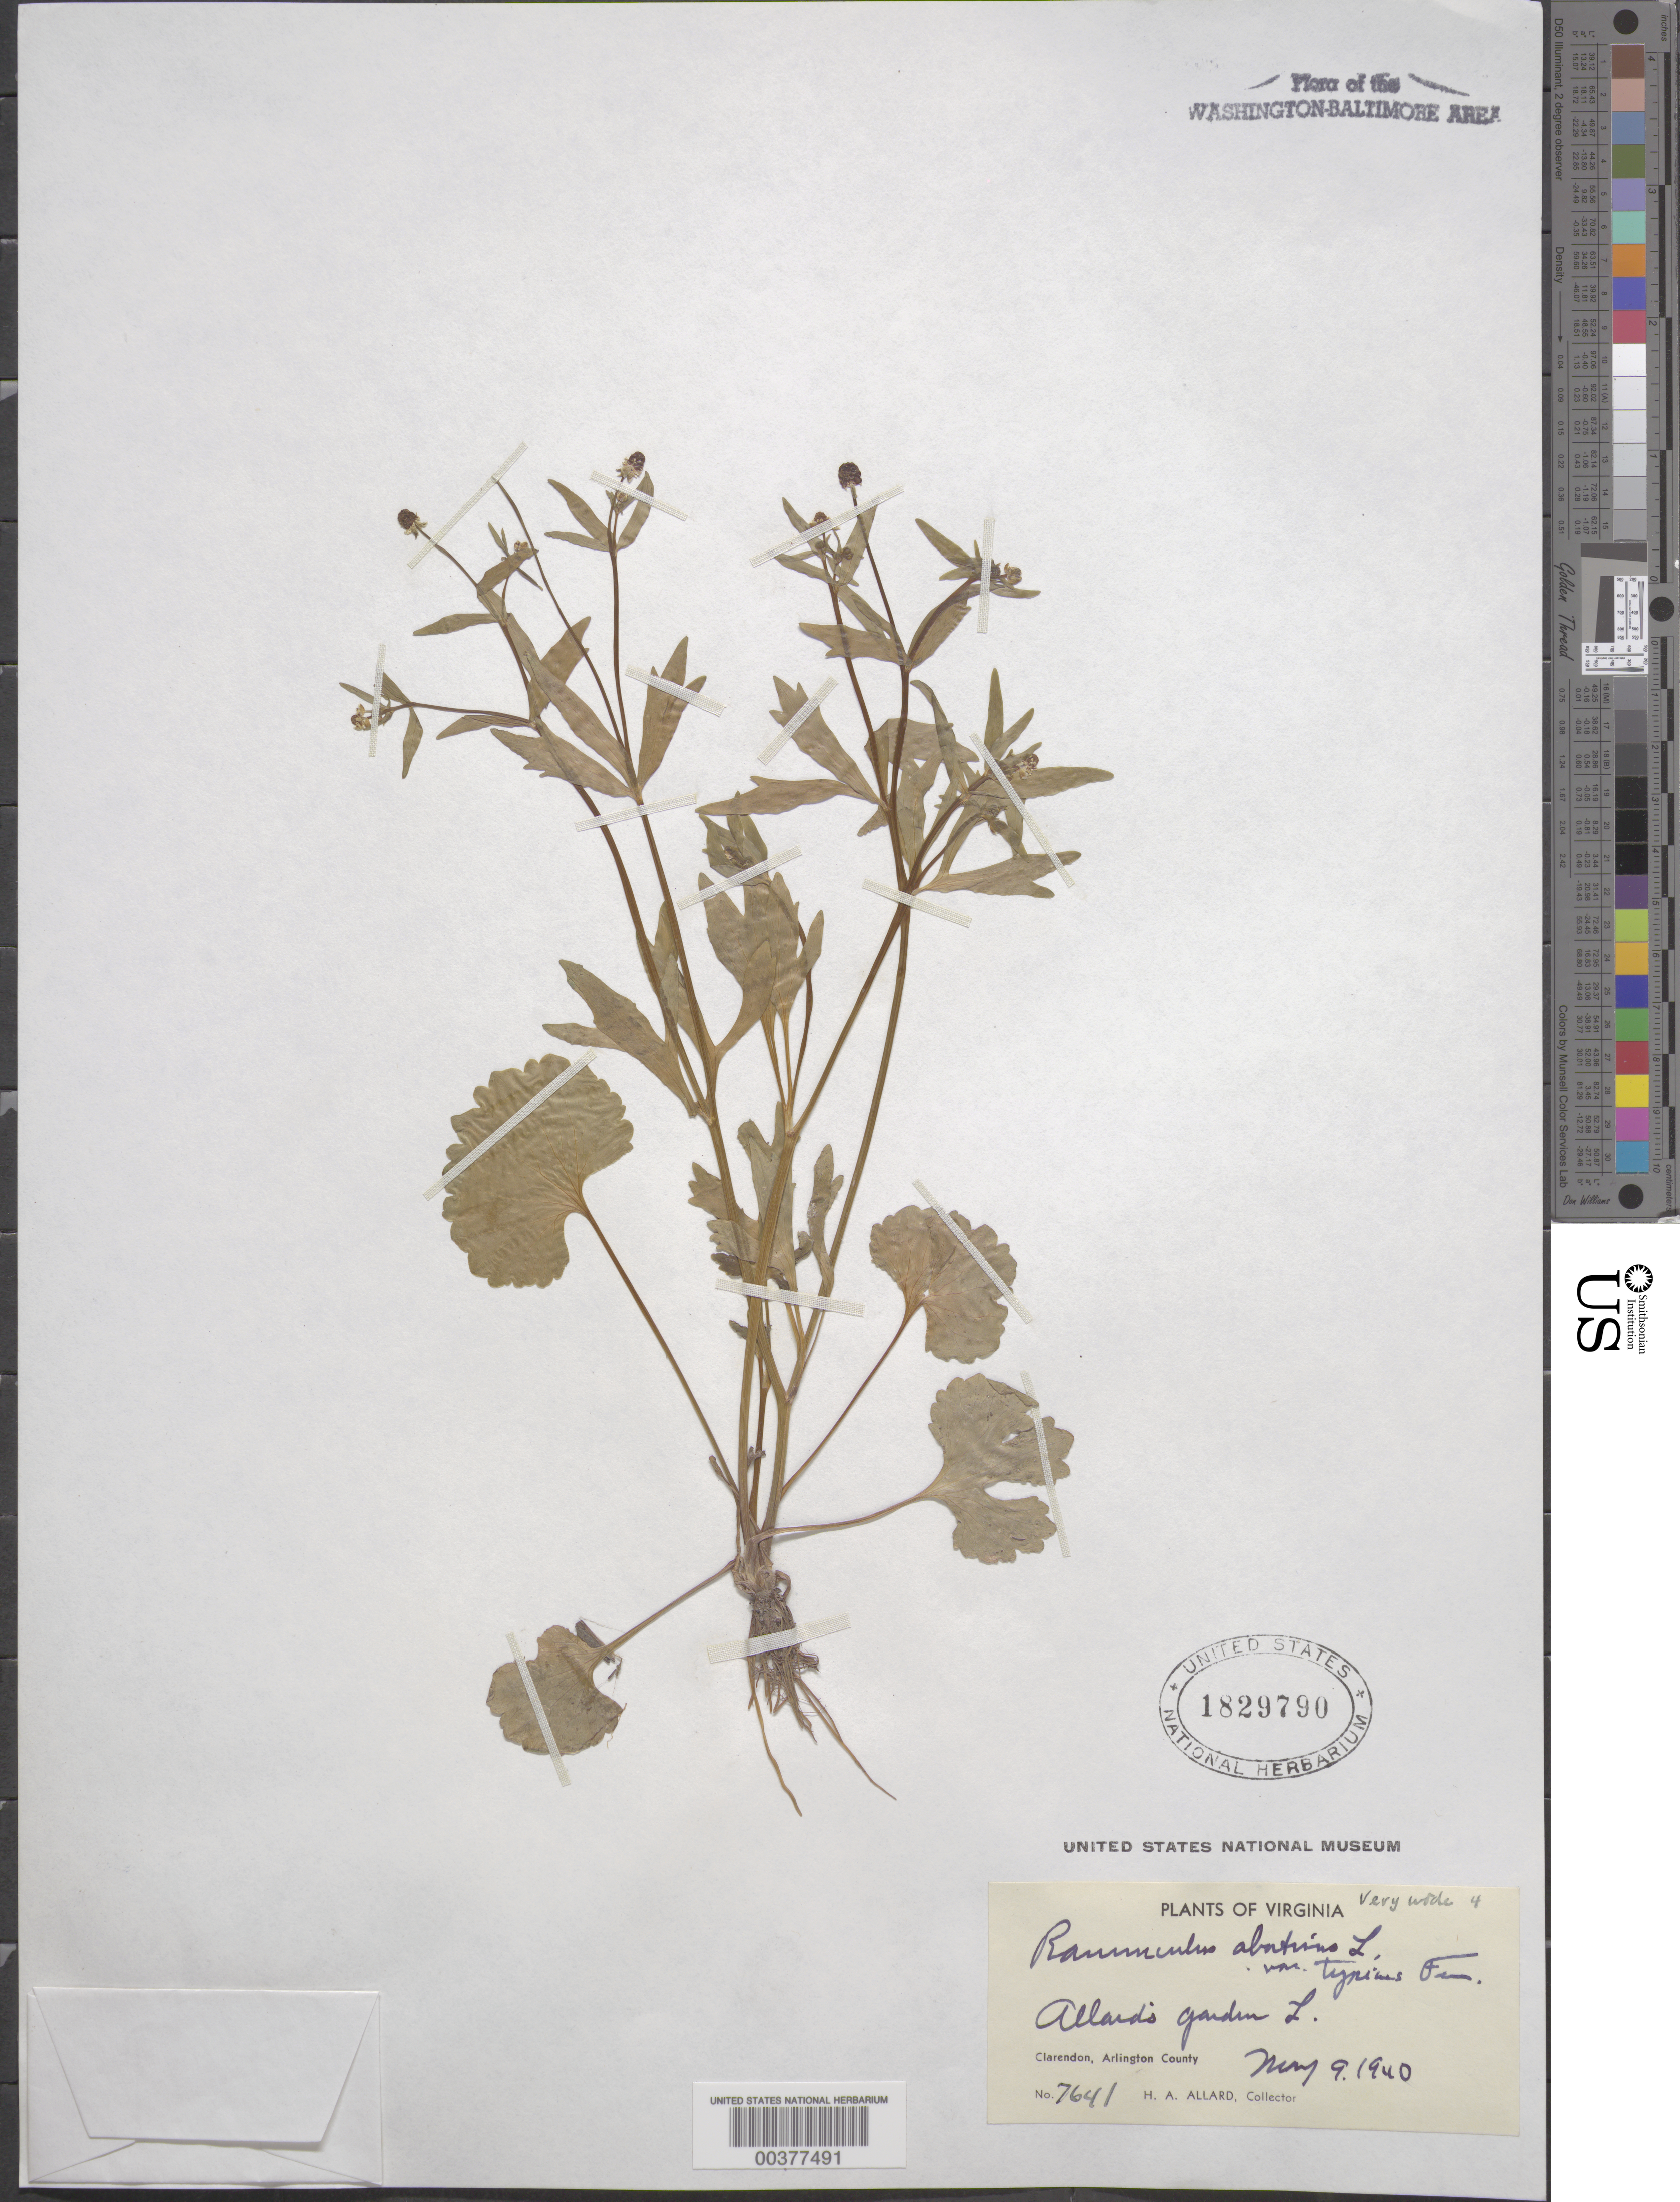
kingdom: Plantae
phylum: Tracheophyta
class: Magnoliopsida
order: Ranunculales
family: Ranunculaceae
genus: Ranunculus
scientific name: Ranunculus abortivus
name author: L.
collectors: H. A. Allard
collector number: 7641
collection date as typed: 09 May 1940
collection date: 1940-05-09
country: United States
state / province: Virginia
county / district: Arlington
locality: Clarendon, Allards Garden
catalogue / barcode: US 1829790